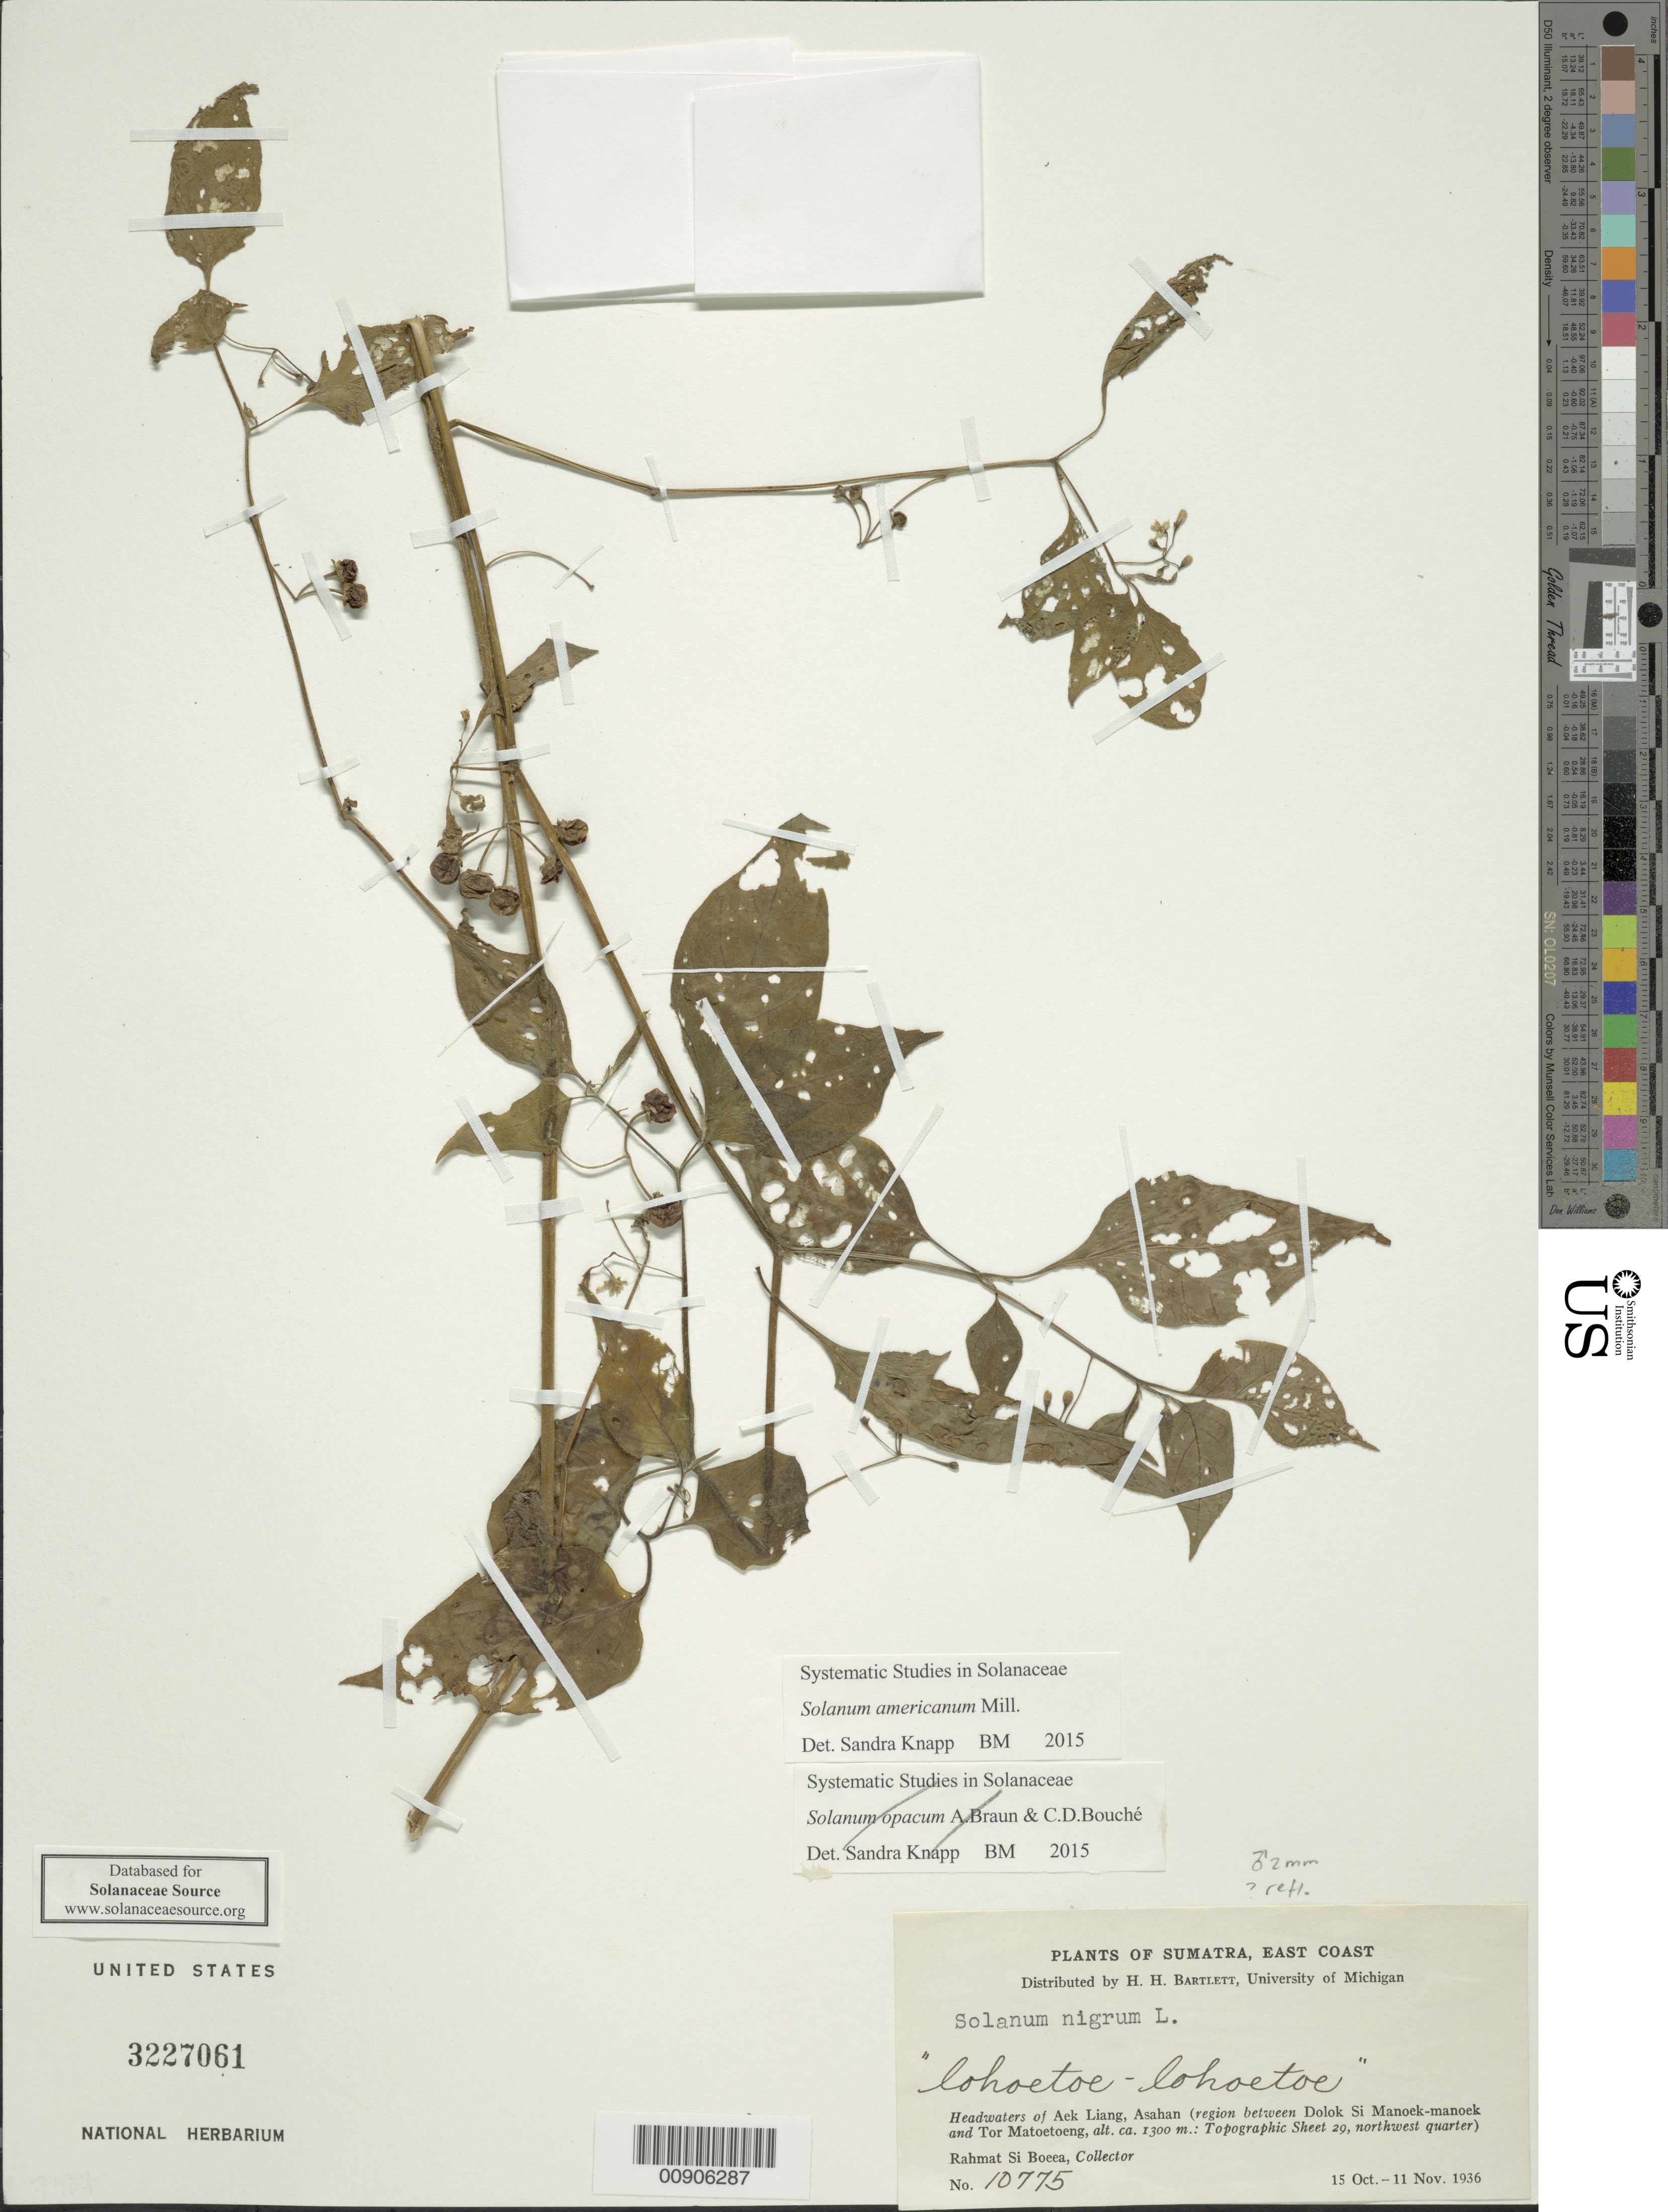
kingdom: Plantae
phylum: Tracheophyta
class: Magnoliopsida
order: Solanales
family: Solanaceae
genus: Solanum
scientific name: Solanum nigrum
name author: L.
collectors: Rahmat Si Boeea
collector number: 10775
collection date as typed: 15 Oct 1936 to 11 Nov 1936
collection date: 1936-10-15/1936-11-11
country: Indonesia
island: Sumatra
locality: Headwaters of Aek Liang, Asahan (region between Dolok Si Manoek-manoek and Tor Matoetoeng); Topographic Sheet 29, NW quarter.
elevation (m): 1300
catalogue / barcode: US 3227061